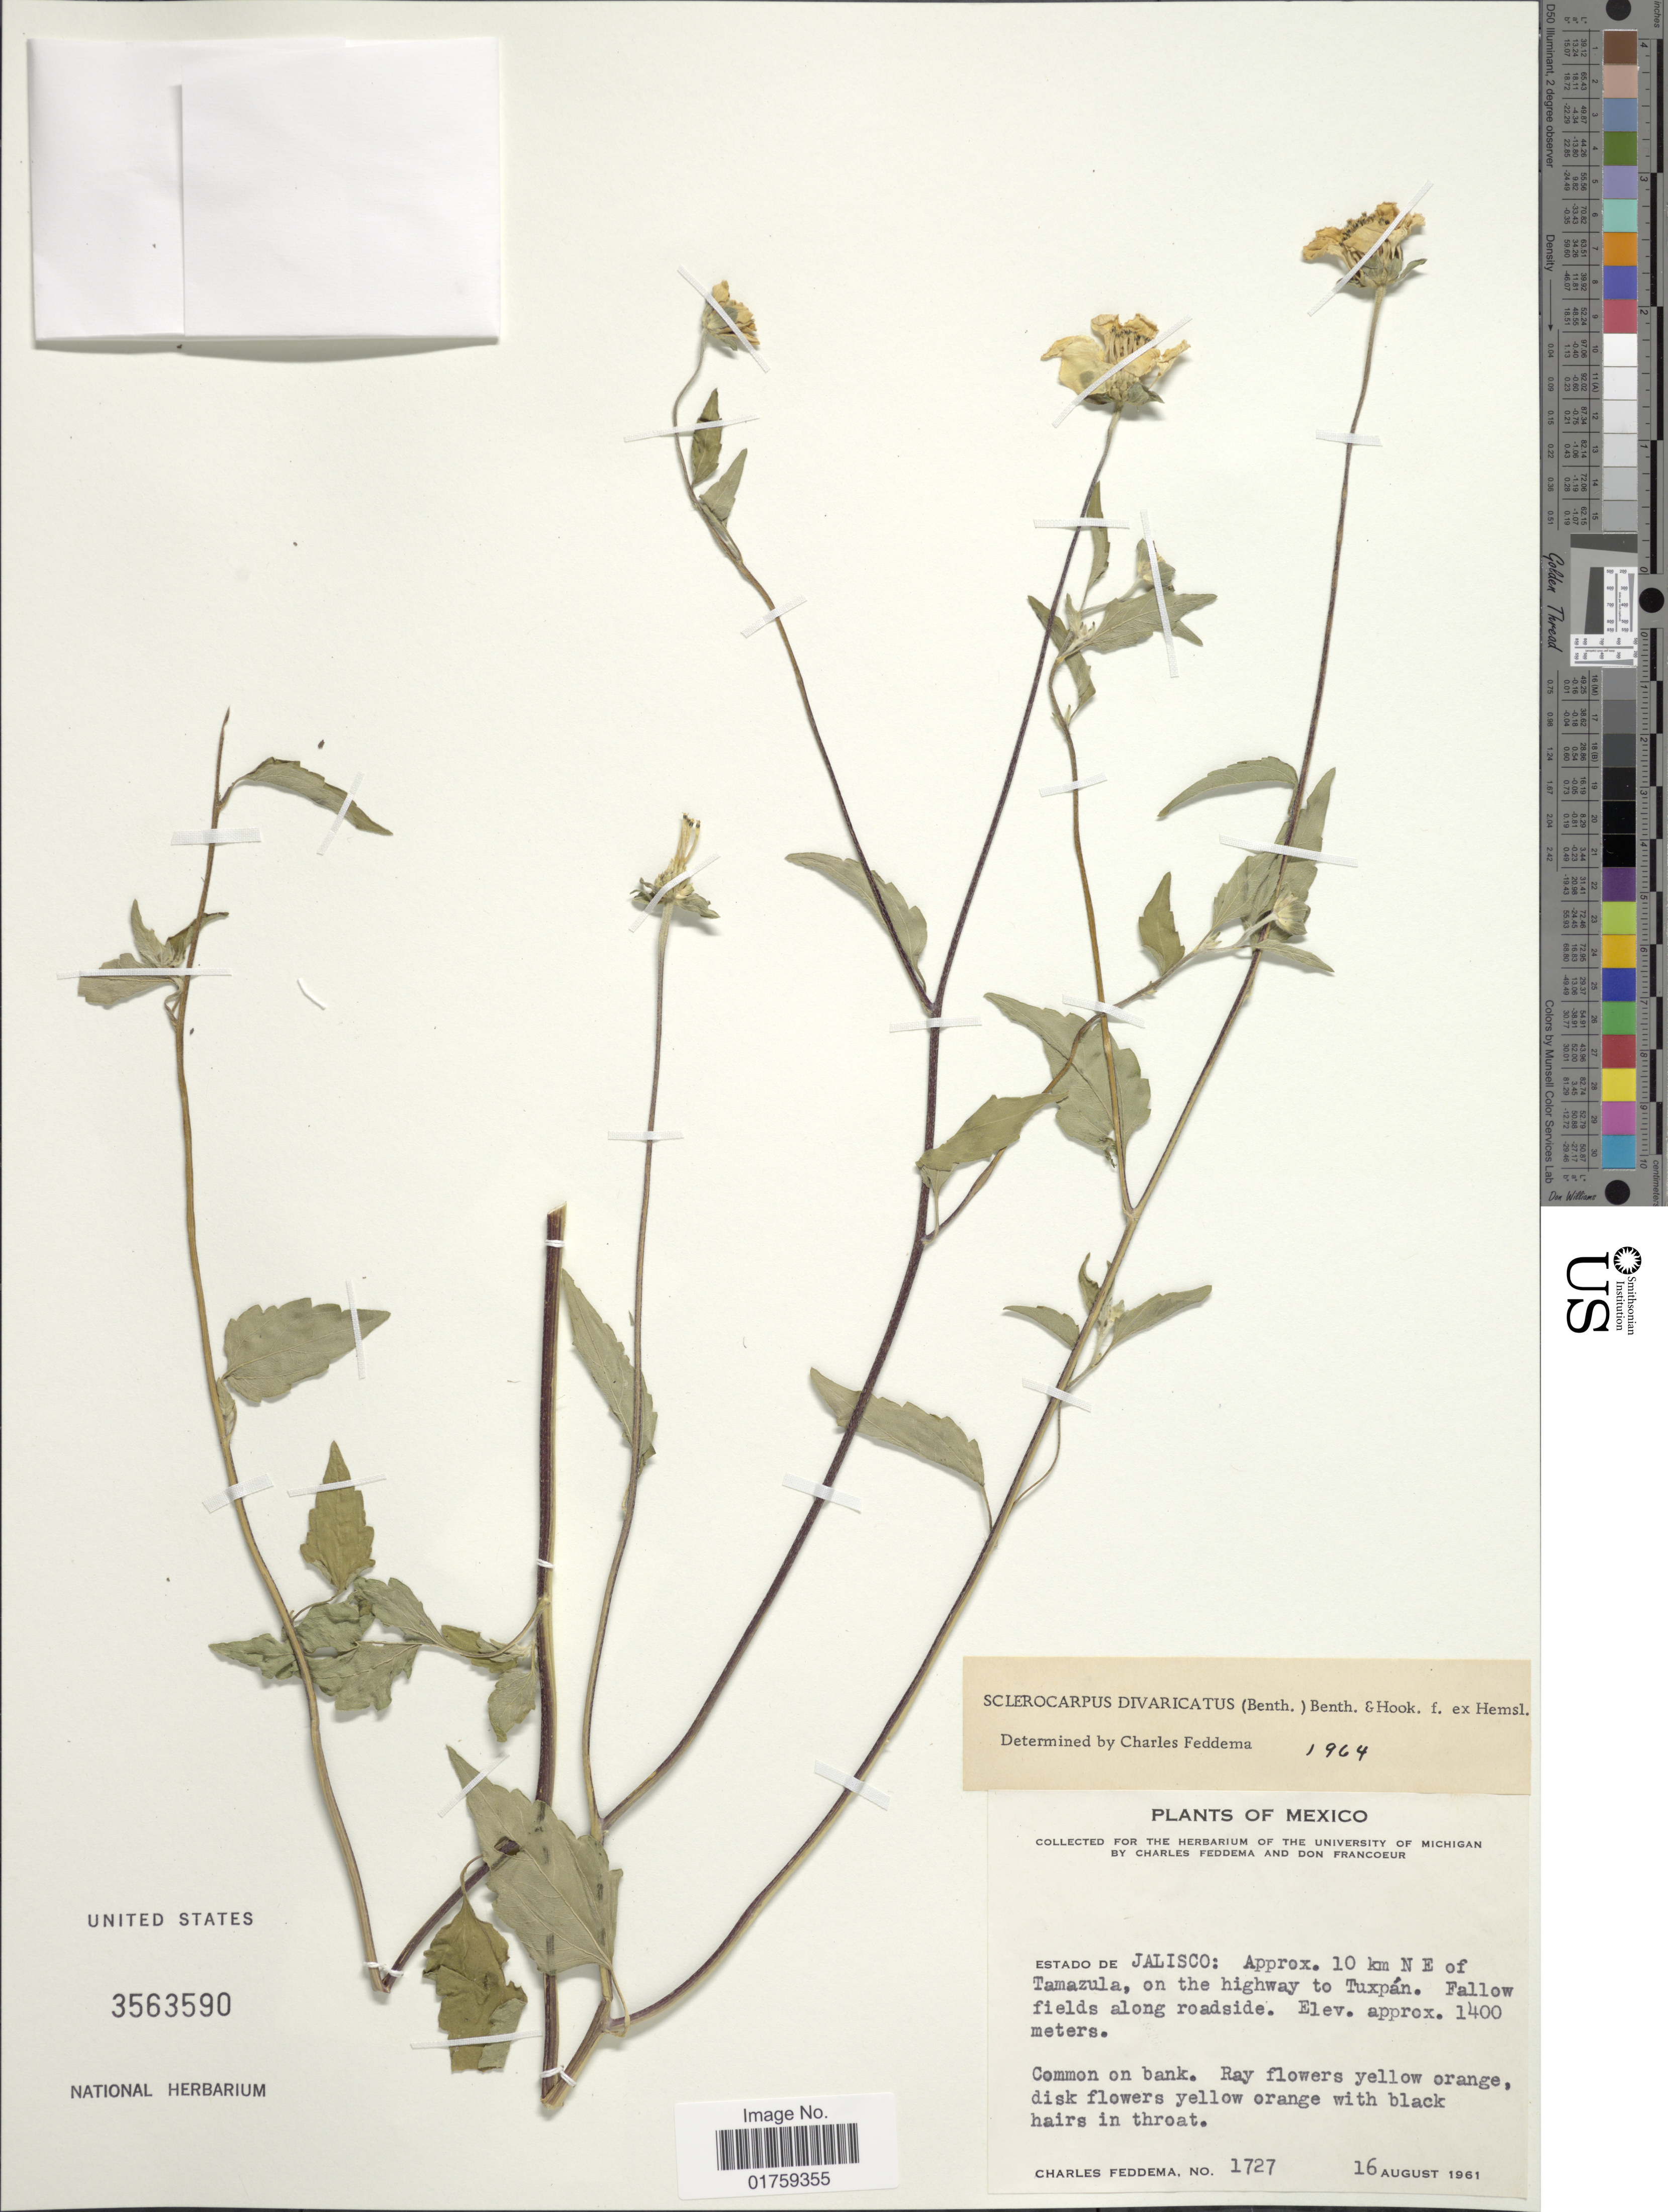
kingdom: Plantae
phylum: Tracheophyta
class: Magnoliopsida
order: Asterales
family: Asteraceae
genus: Sclerocarpus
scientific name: Sclerocarpus divaricatus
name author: (Benth.) Benth. & Hook. f. ex Hemsl.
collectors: C. Feddema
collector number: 1727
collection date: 1961-08-16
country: Mexico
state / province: Jalisco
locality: Estado de Jalisco: Approx. 10 km N E of Tamazula, on the highway to Tuxpan, Fallow fields along roadside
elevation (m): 1400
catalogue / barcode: US 3563590